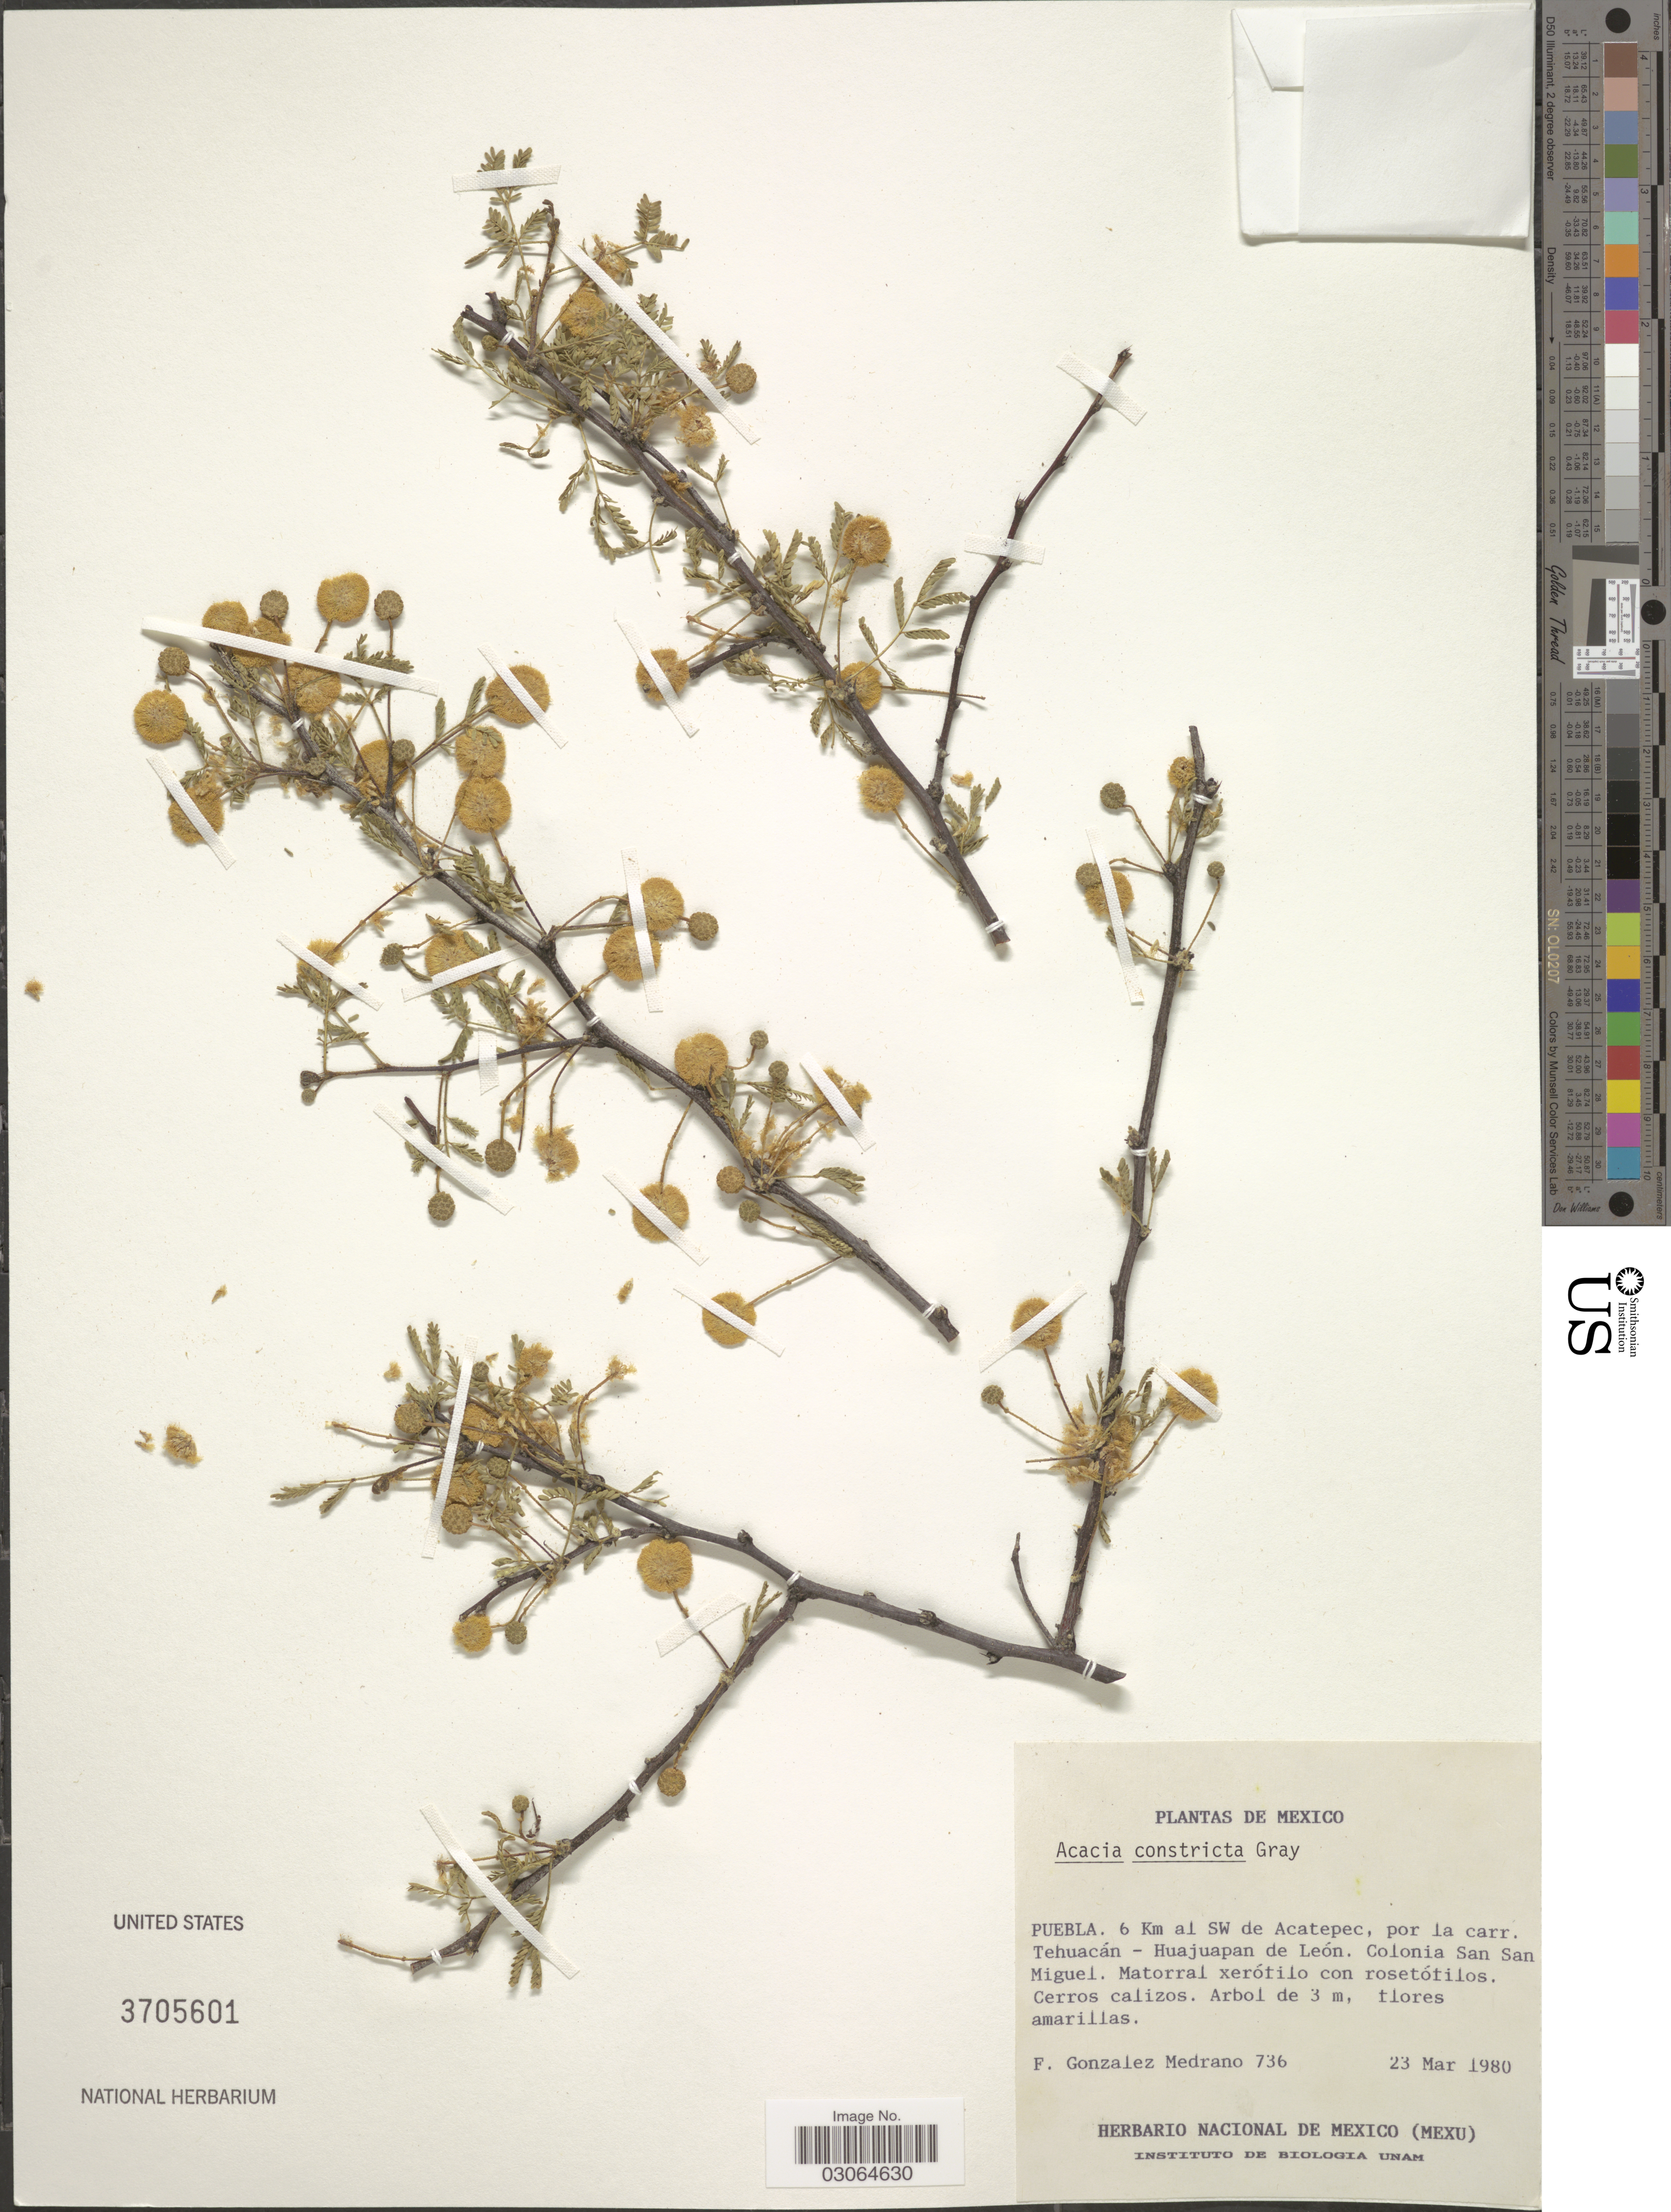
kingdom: Plantae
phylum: Tracheophyta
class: Magnoliopsida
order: Fabales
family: Fabaceae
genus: Vachellia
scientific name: Vachellia constricta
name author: (Benth.) Seigler & Ebinger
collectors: F. Medrano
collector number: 736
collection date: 1980-03-23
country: Mexico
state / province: Puebla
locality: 6 Km al SW de Acatepec, por la carr. Tehuacán - Huajuapan de León. Colonia San San Miguel.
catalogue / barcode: US 3705601